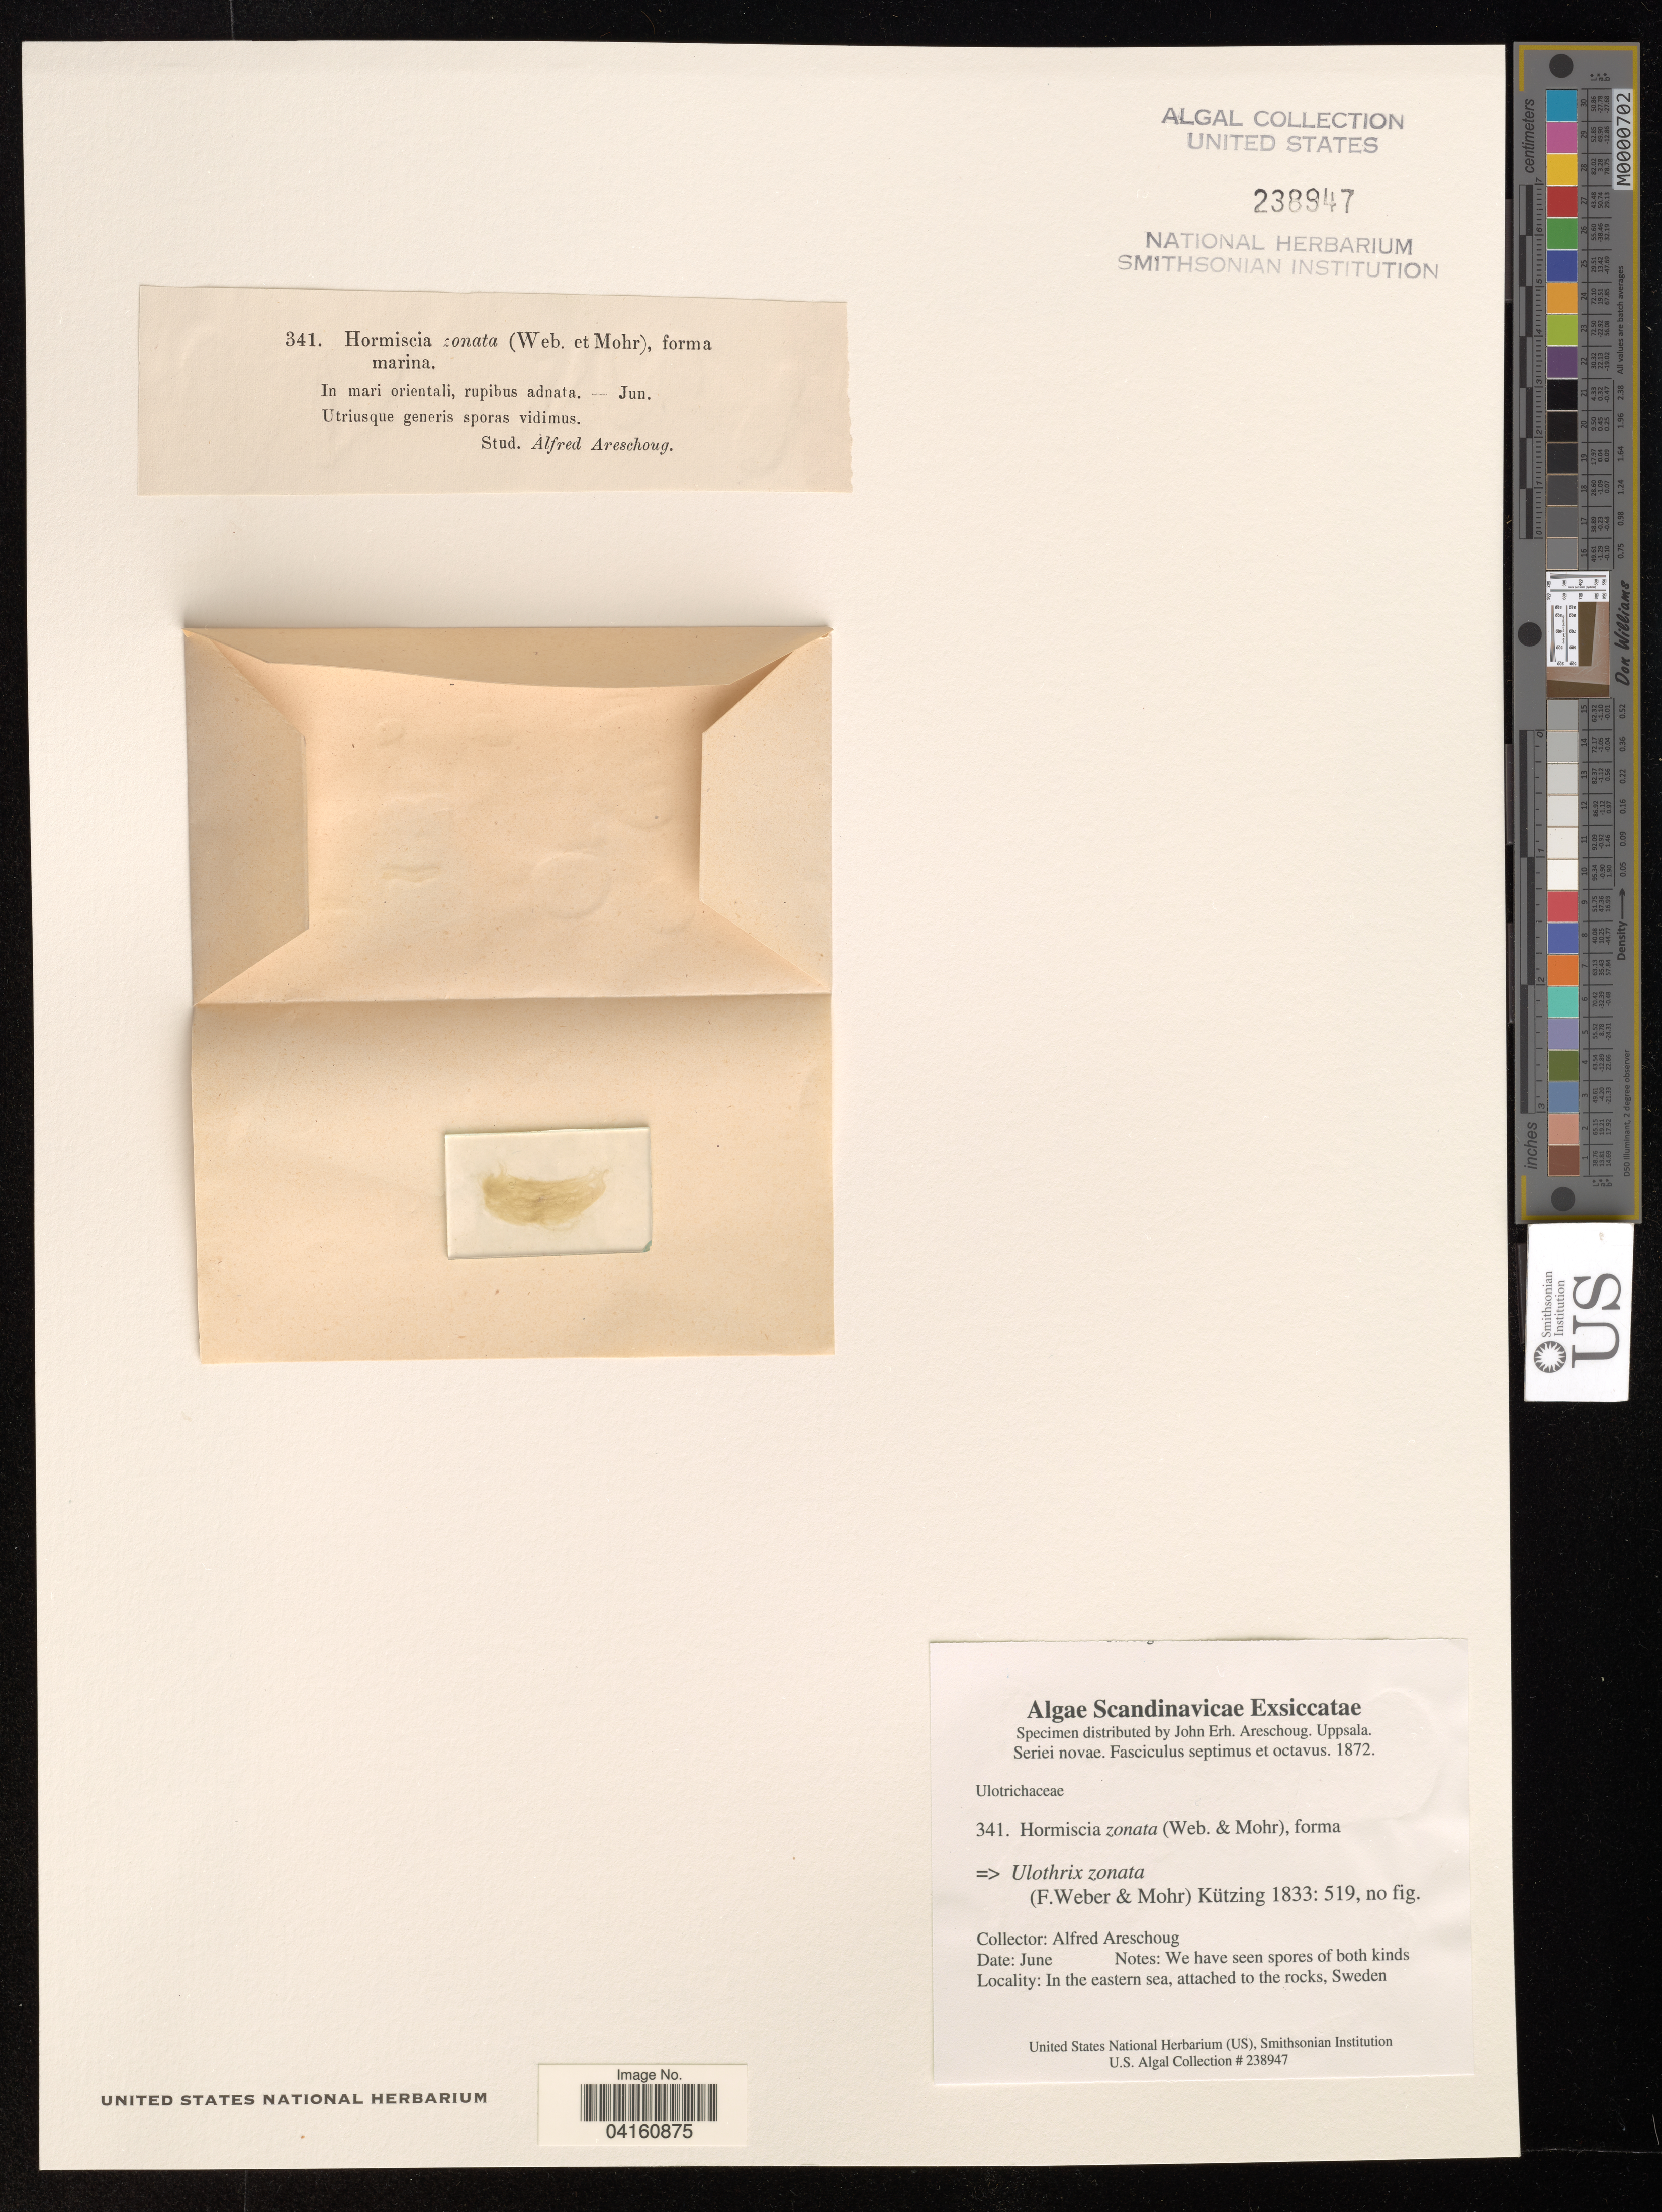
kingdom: Plantae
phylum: Chlorophyta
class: Ulvophyceae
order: Ulotrichales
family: Ulotrichaceae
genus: Ulothrix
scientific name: Ulothrix zonata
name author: (F. Weber & D. Mohr) Kütz.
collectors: A. Areschoug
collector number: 341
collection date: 1872-06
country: Sweden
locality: In the eastern sea, attached to rocks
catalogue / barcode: US 238947